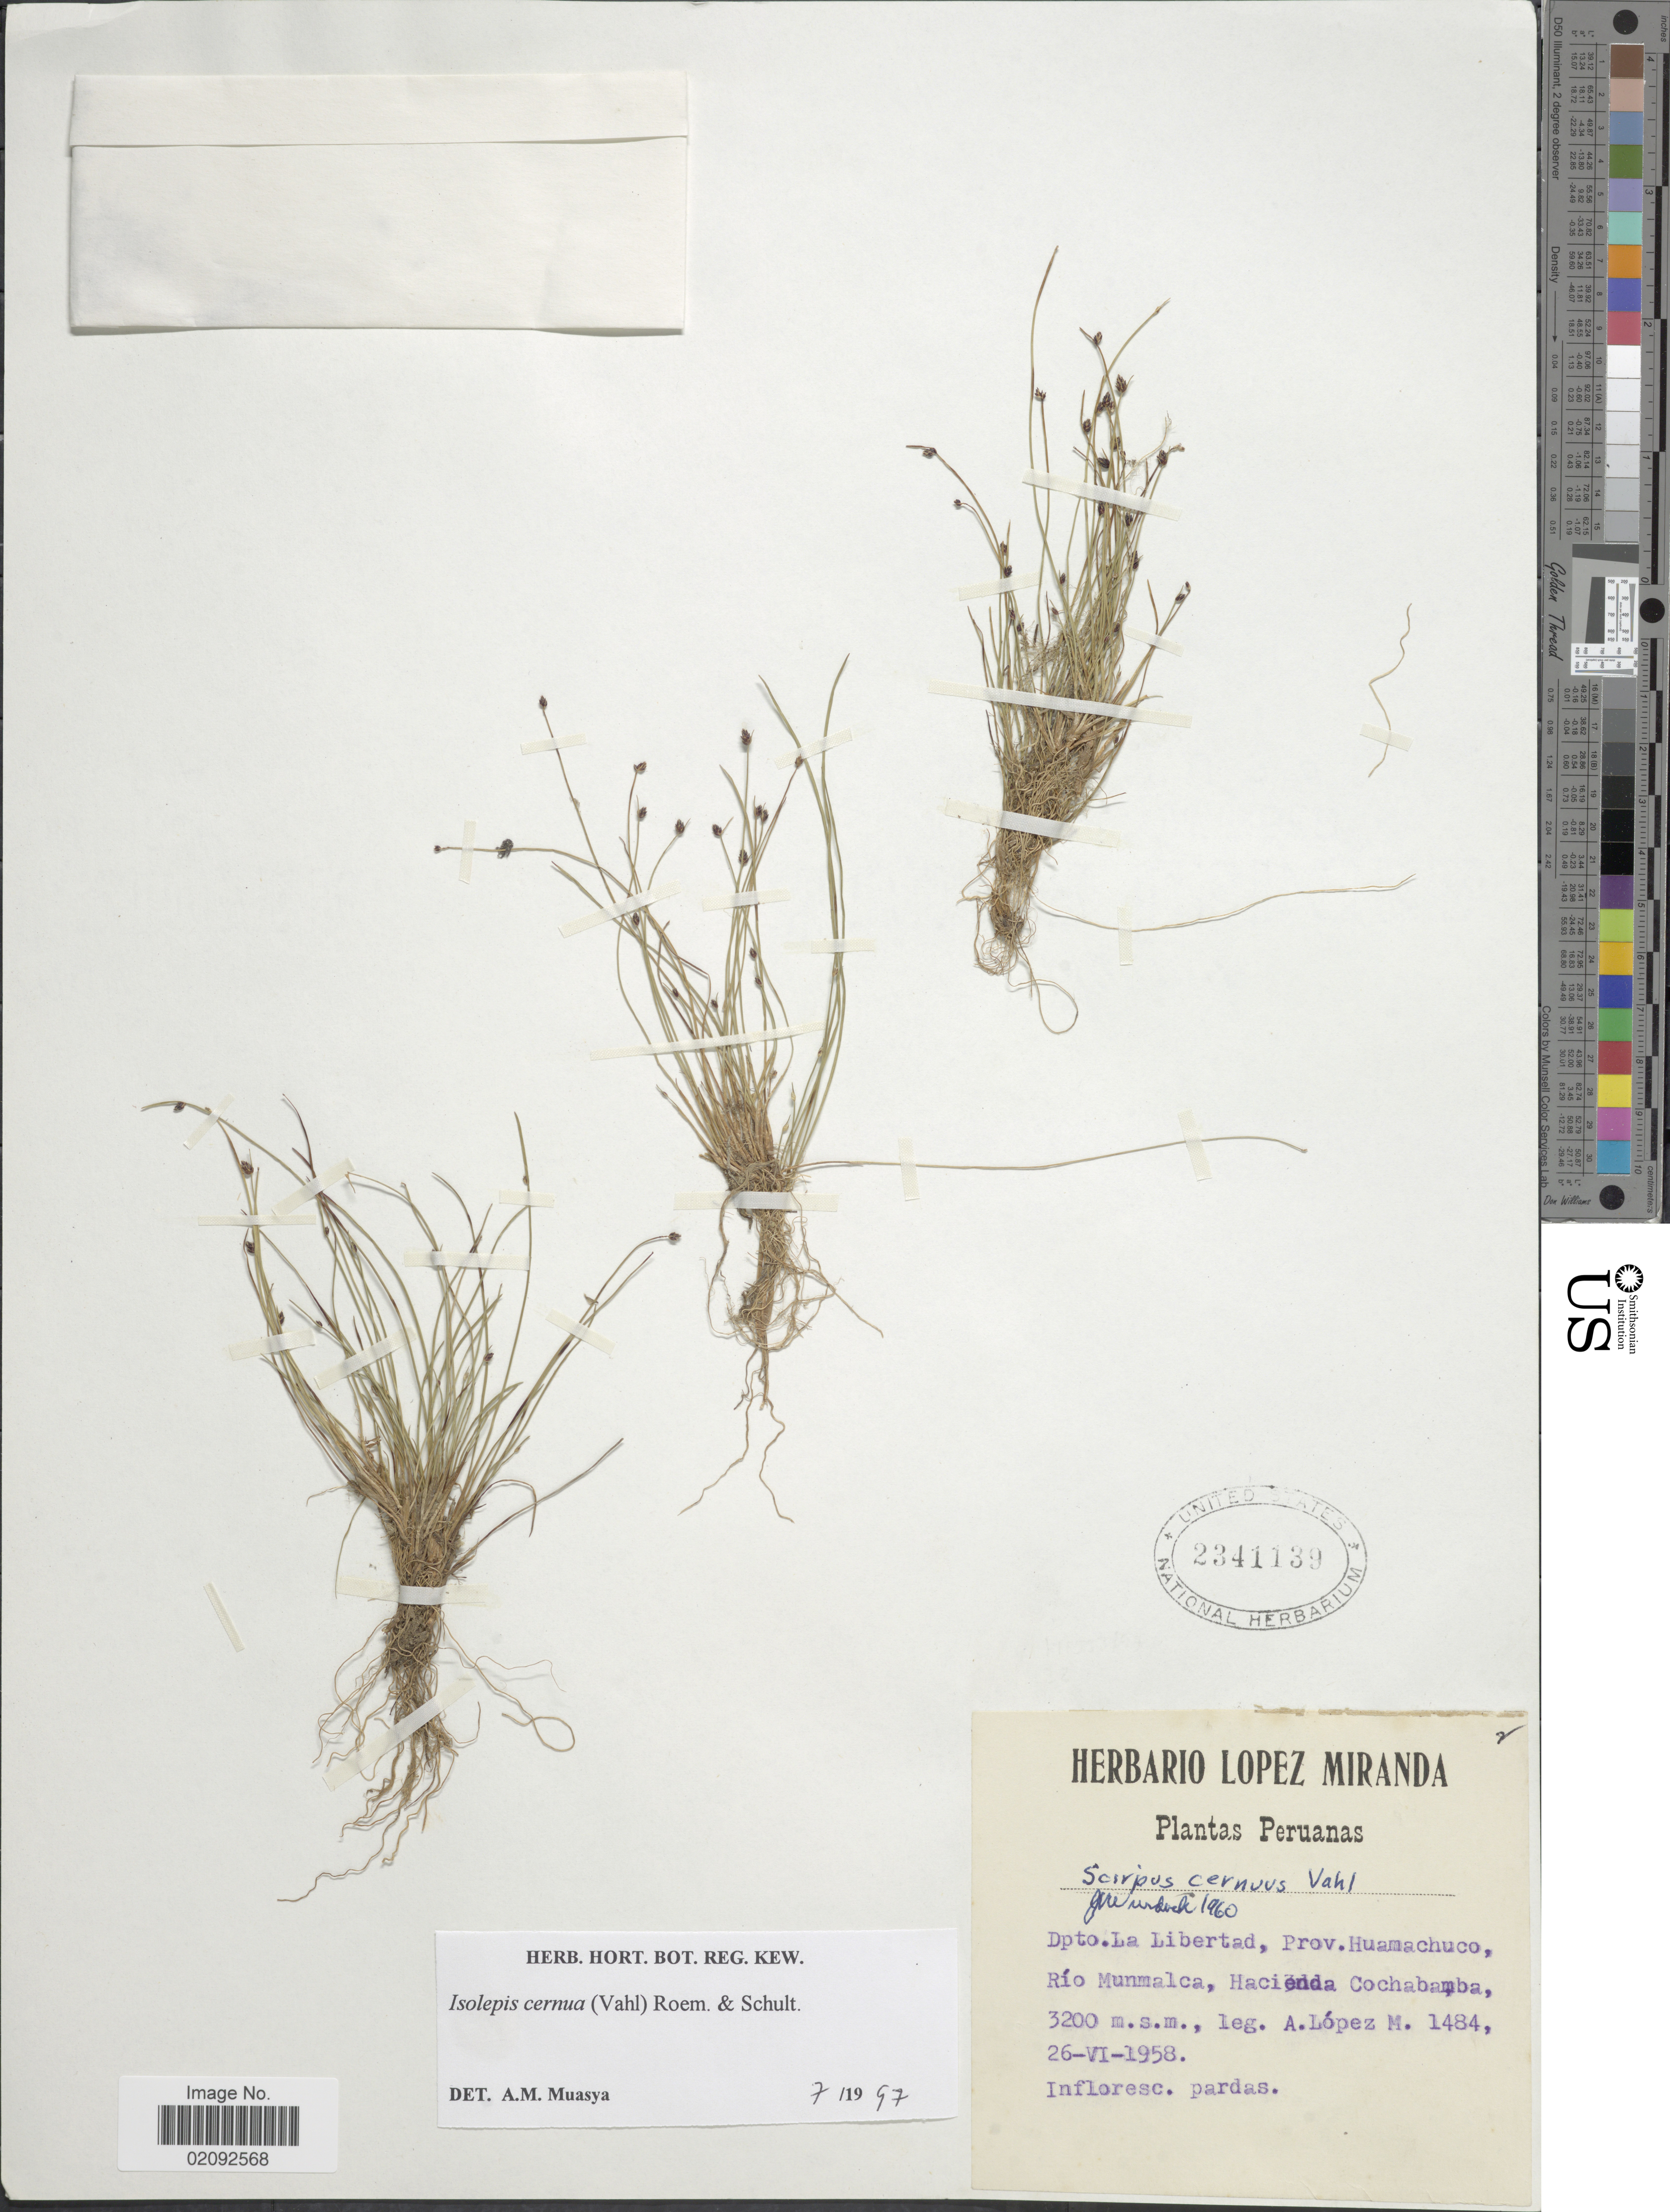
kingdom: Plantae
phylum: Tracheophyta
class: Liliopsida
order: Poales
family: Cyperaceae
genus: Isolepis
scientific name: Isolepis cernua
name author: (Vahl) Roem. & Schult.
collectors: A. López M.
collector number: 1484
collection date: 1958-06-26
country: Peru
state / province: La Libertad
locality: Prov. Huanuco, Rio Munmalca, Hacienda Cochamba.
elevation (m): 3200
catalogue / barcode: US 2341139